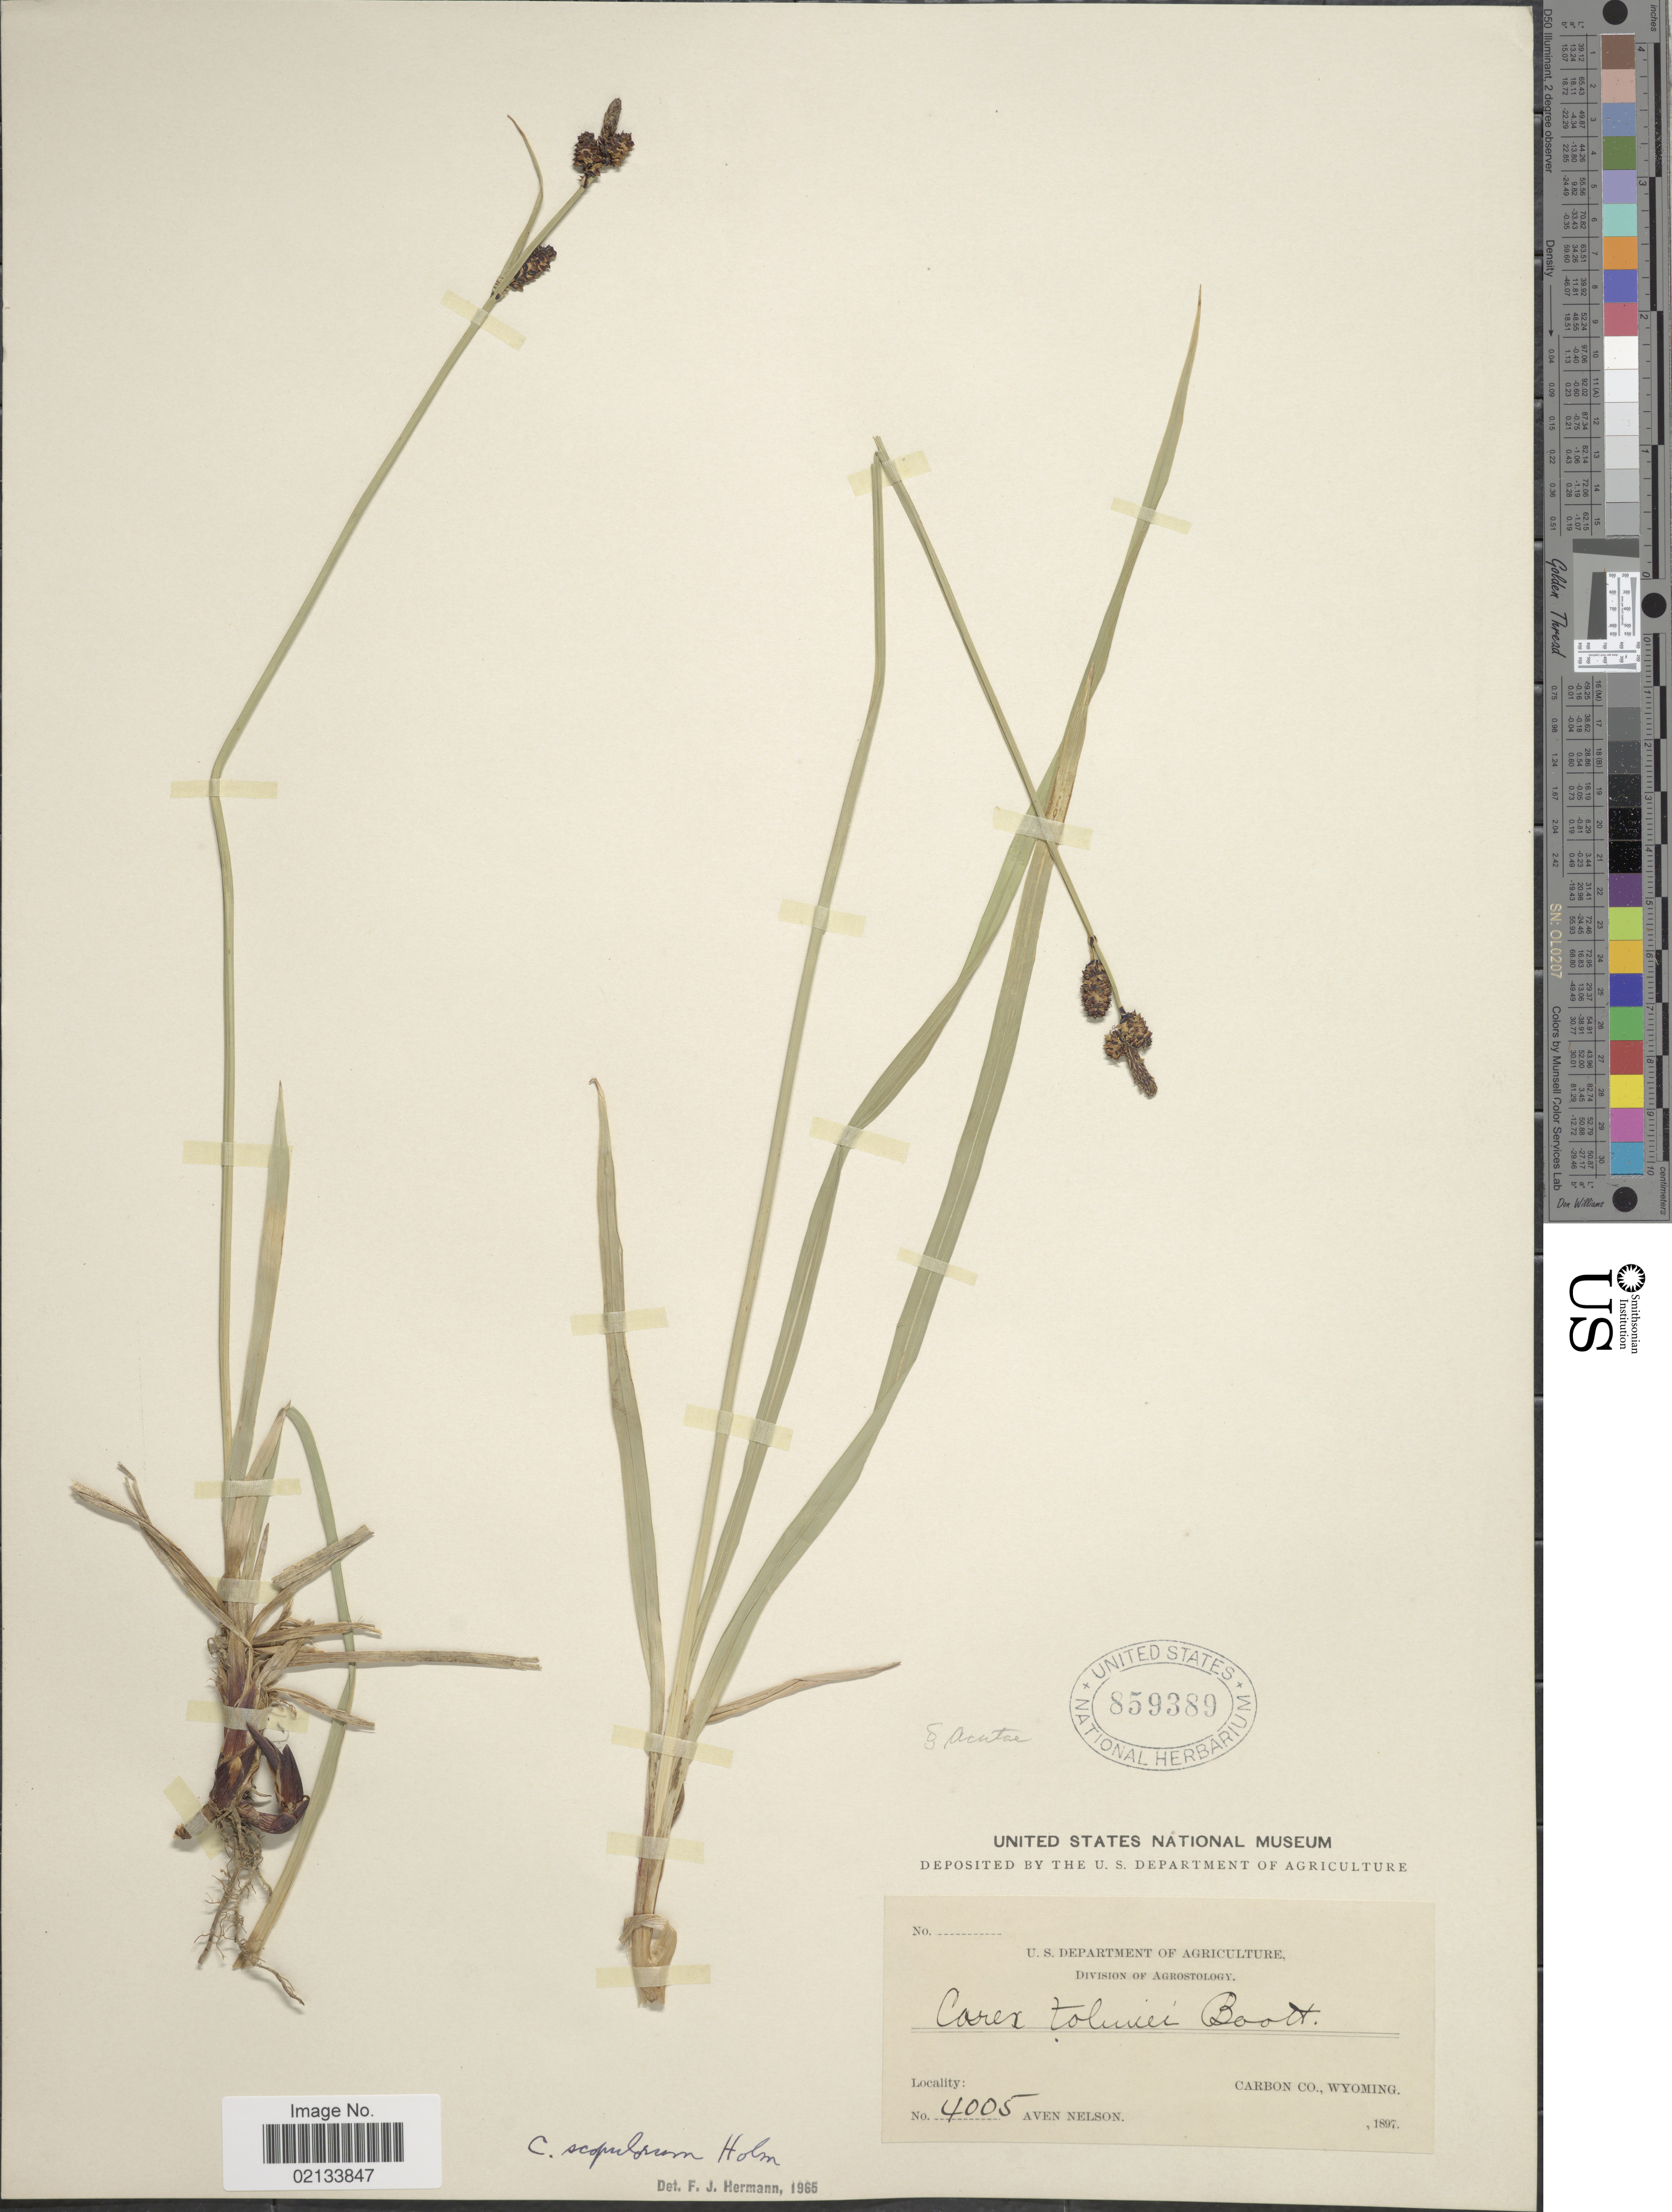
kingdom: Plantae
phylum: Tracheophyta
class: Liliopsida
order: Poales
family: Cyperaceae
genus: Carex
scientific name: Carex scopulorum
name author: Holm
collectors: A. Nelson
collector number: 4005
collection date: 1897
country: United States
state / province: Wyoming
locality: Carbon Co.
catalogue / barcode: US 859389